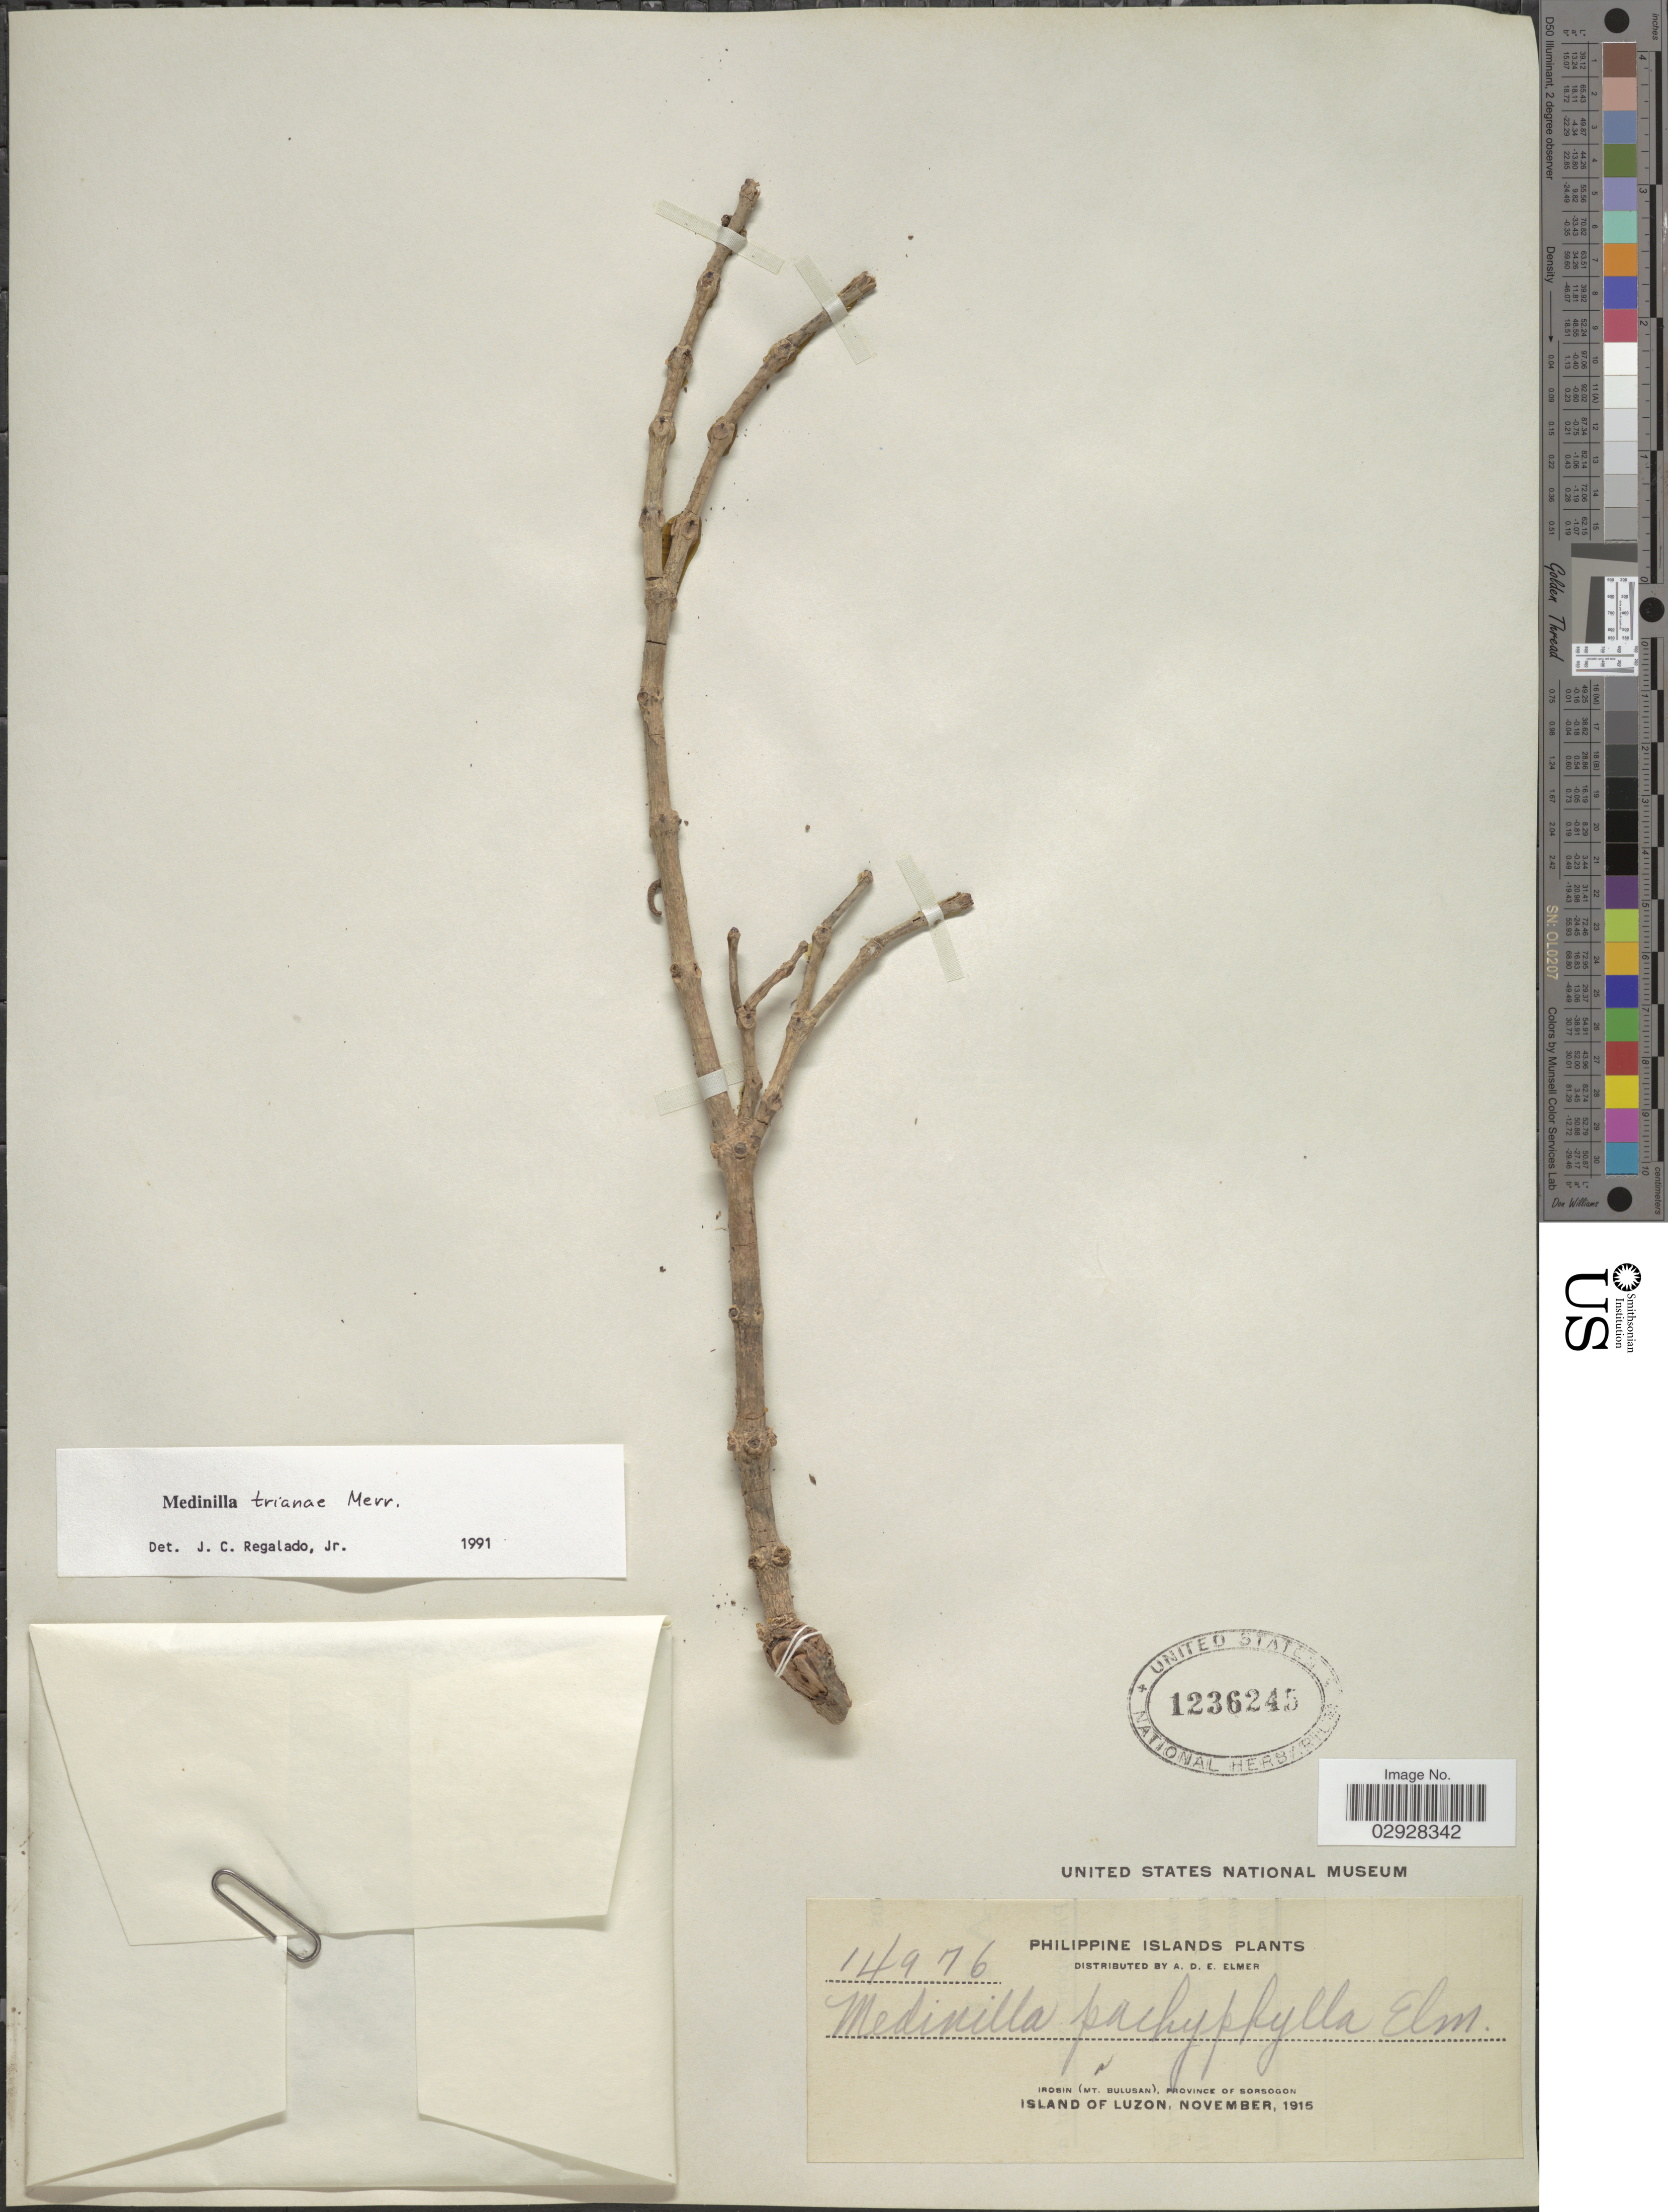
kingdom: Plantae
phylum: Tracheophyta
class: Magnoliopsida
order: Myrtales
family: Melastomataceae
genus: Medinilla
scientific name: Medinilla trianae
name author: Merr.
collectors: A. D. E. Elmer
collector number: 14976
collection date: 1915-11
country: Philippines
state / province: Bicol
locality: Philippine Islands. Irosin (Mt. Bulusan), Province of Sorsogon. Island of Luzon.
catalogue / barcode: US 1236245